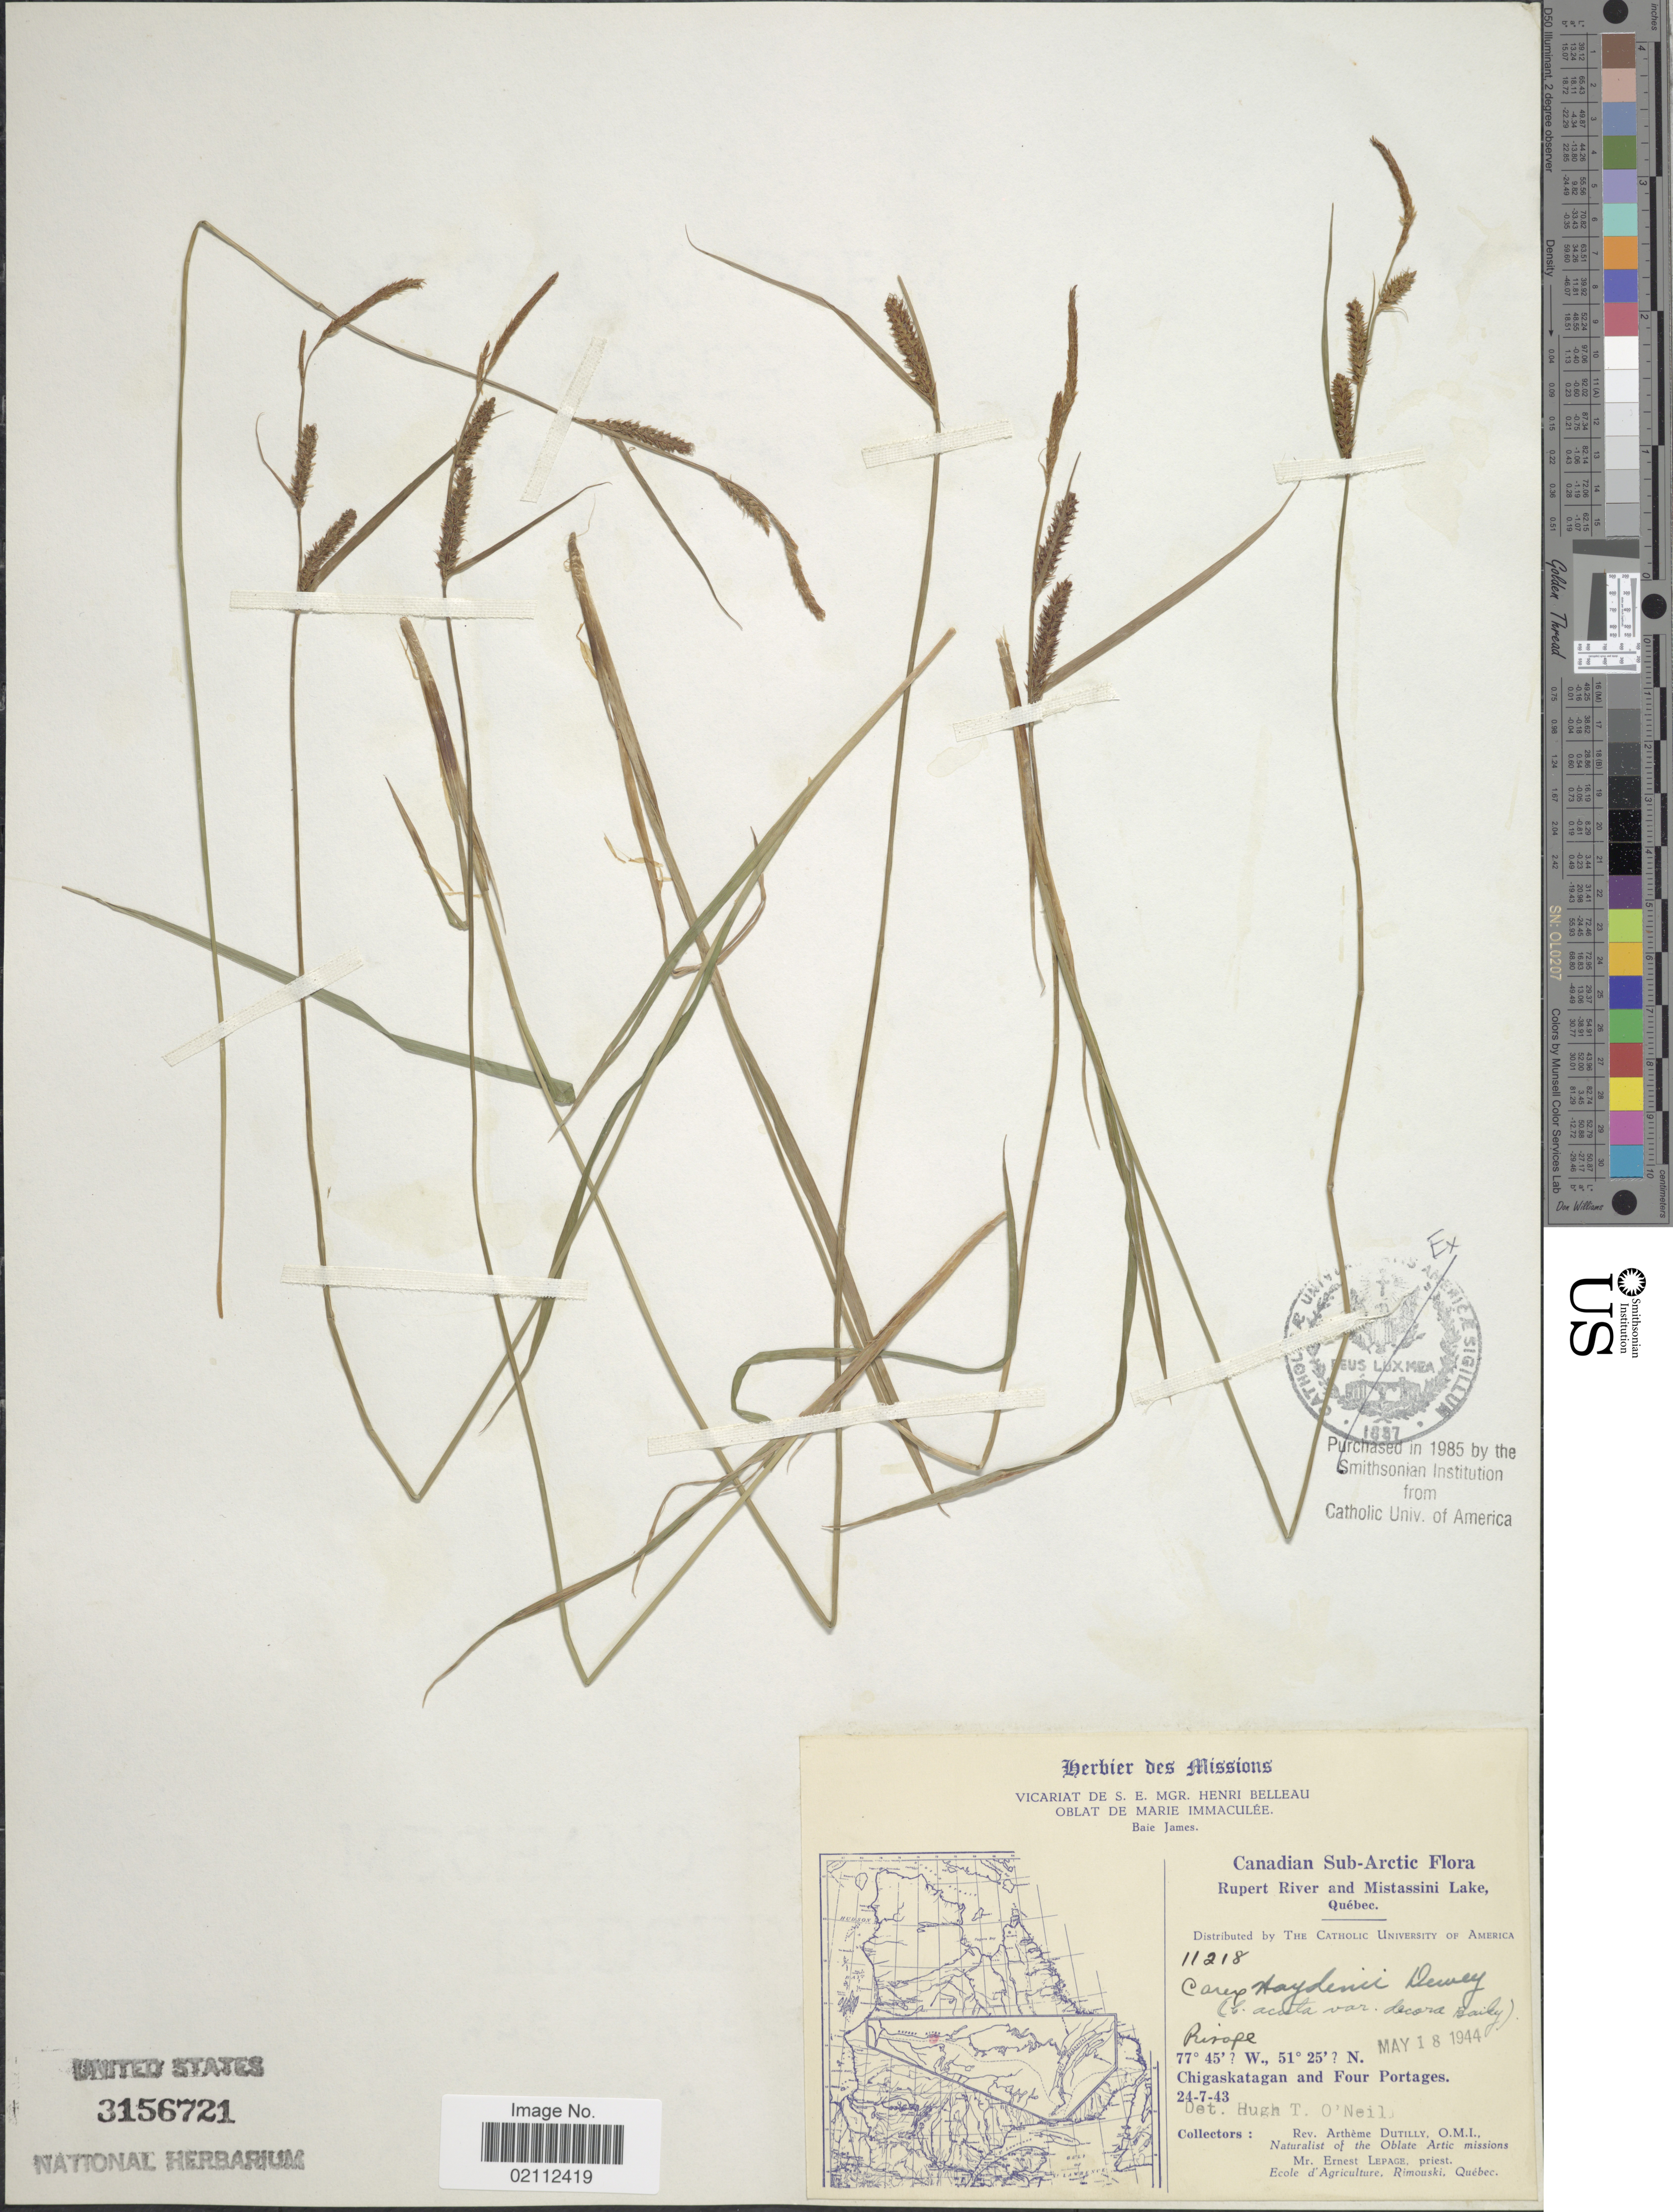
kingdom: Plantae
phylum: Tracheophyta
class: Liliopsida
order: Poales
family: Cyperaceae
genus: Carex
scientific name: Carex haydenii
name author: Dewey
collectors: A. Dutilly & E. Lepage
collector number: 11218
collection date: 1943-07-24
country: Canada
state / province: Quebec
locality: Canadian Sub-Arctic. Rupert River and Mistassini Lake. Chigaskatagan and Four Portages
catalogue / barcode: US 3156721